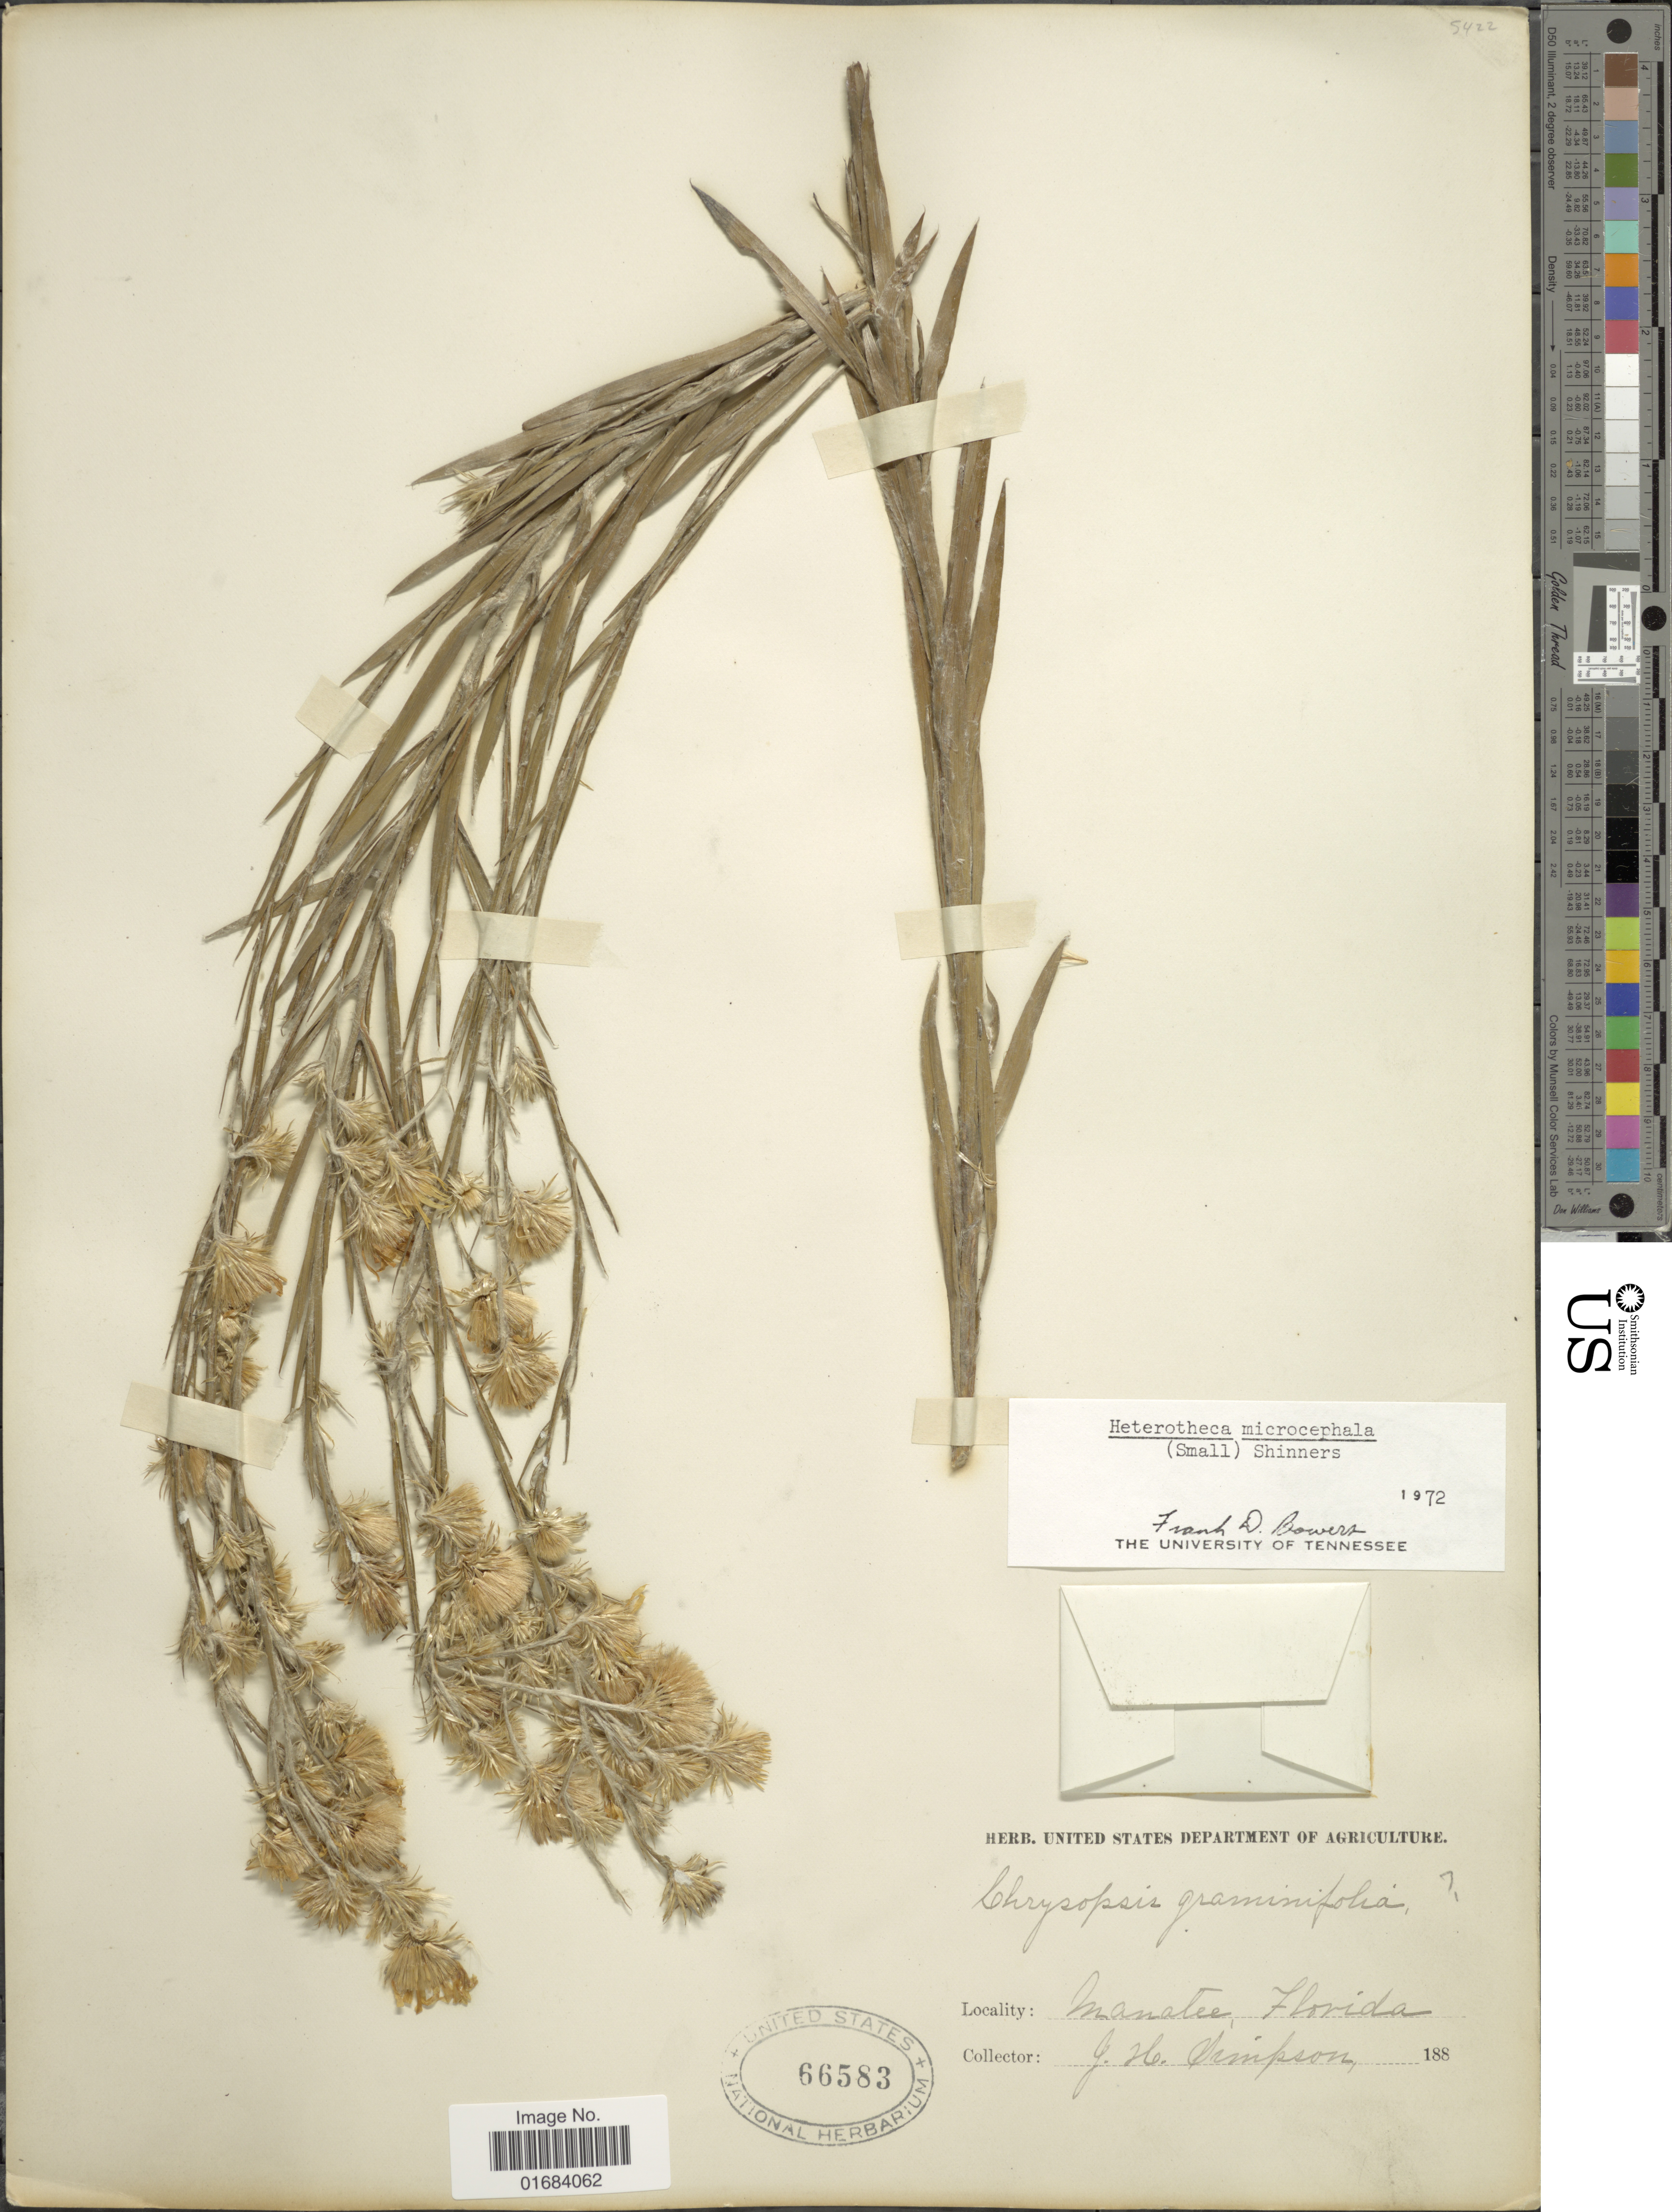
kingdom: Plantae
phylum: Tracheophyta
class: Magnoliopsida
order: Asterales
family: Asteraceae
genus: Pityopsis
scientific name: Pityopsis microcephala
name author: Small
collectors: J. H. Simpson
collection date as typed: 188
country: United States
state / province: Florida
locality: Manatee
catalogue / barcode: US 66583